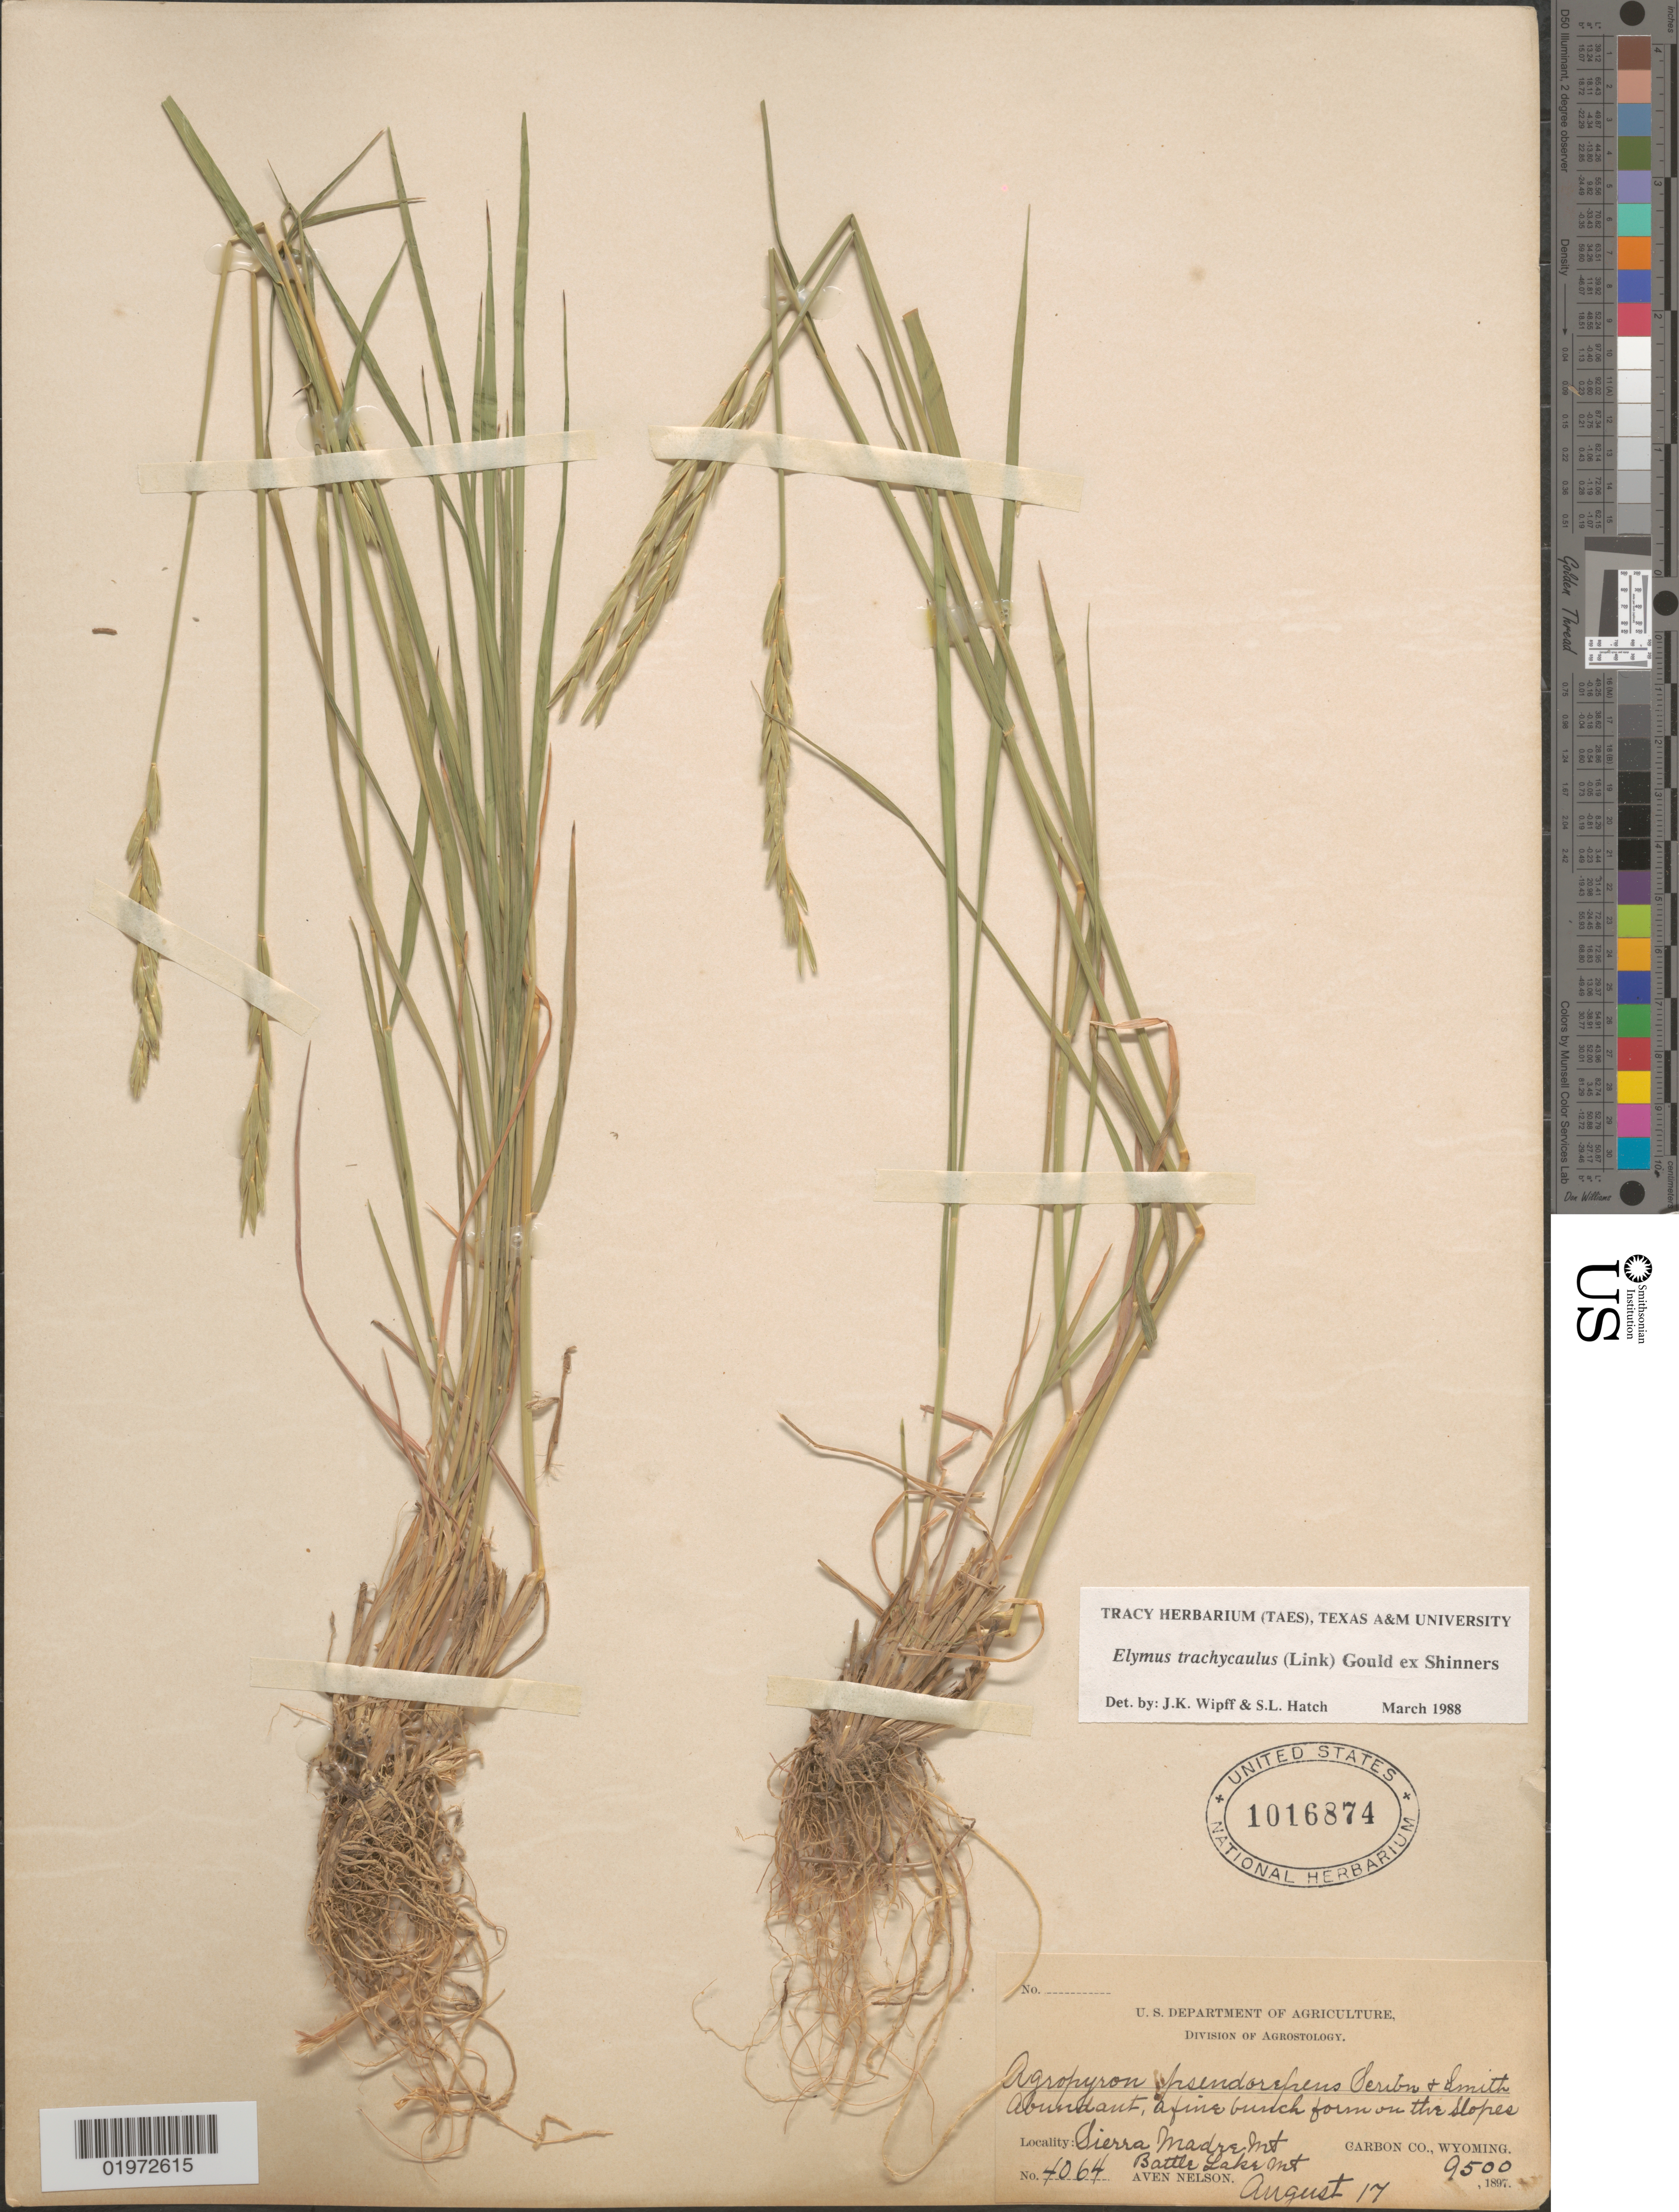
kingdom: Plantae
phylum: Tracheophyta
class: Liliopsida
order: Poales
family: Poaceae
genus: Elymus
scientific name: Elymus trachycaulus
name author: (Link) Gould ex Shinners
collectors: A. Nelson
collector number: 4064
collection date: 1897-08-17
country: United States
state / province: Wyoming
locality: Sierra Madre Mt Battle Lake Mt. Carbon Co.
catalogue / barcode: US 1016874